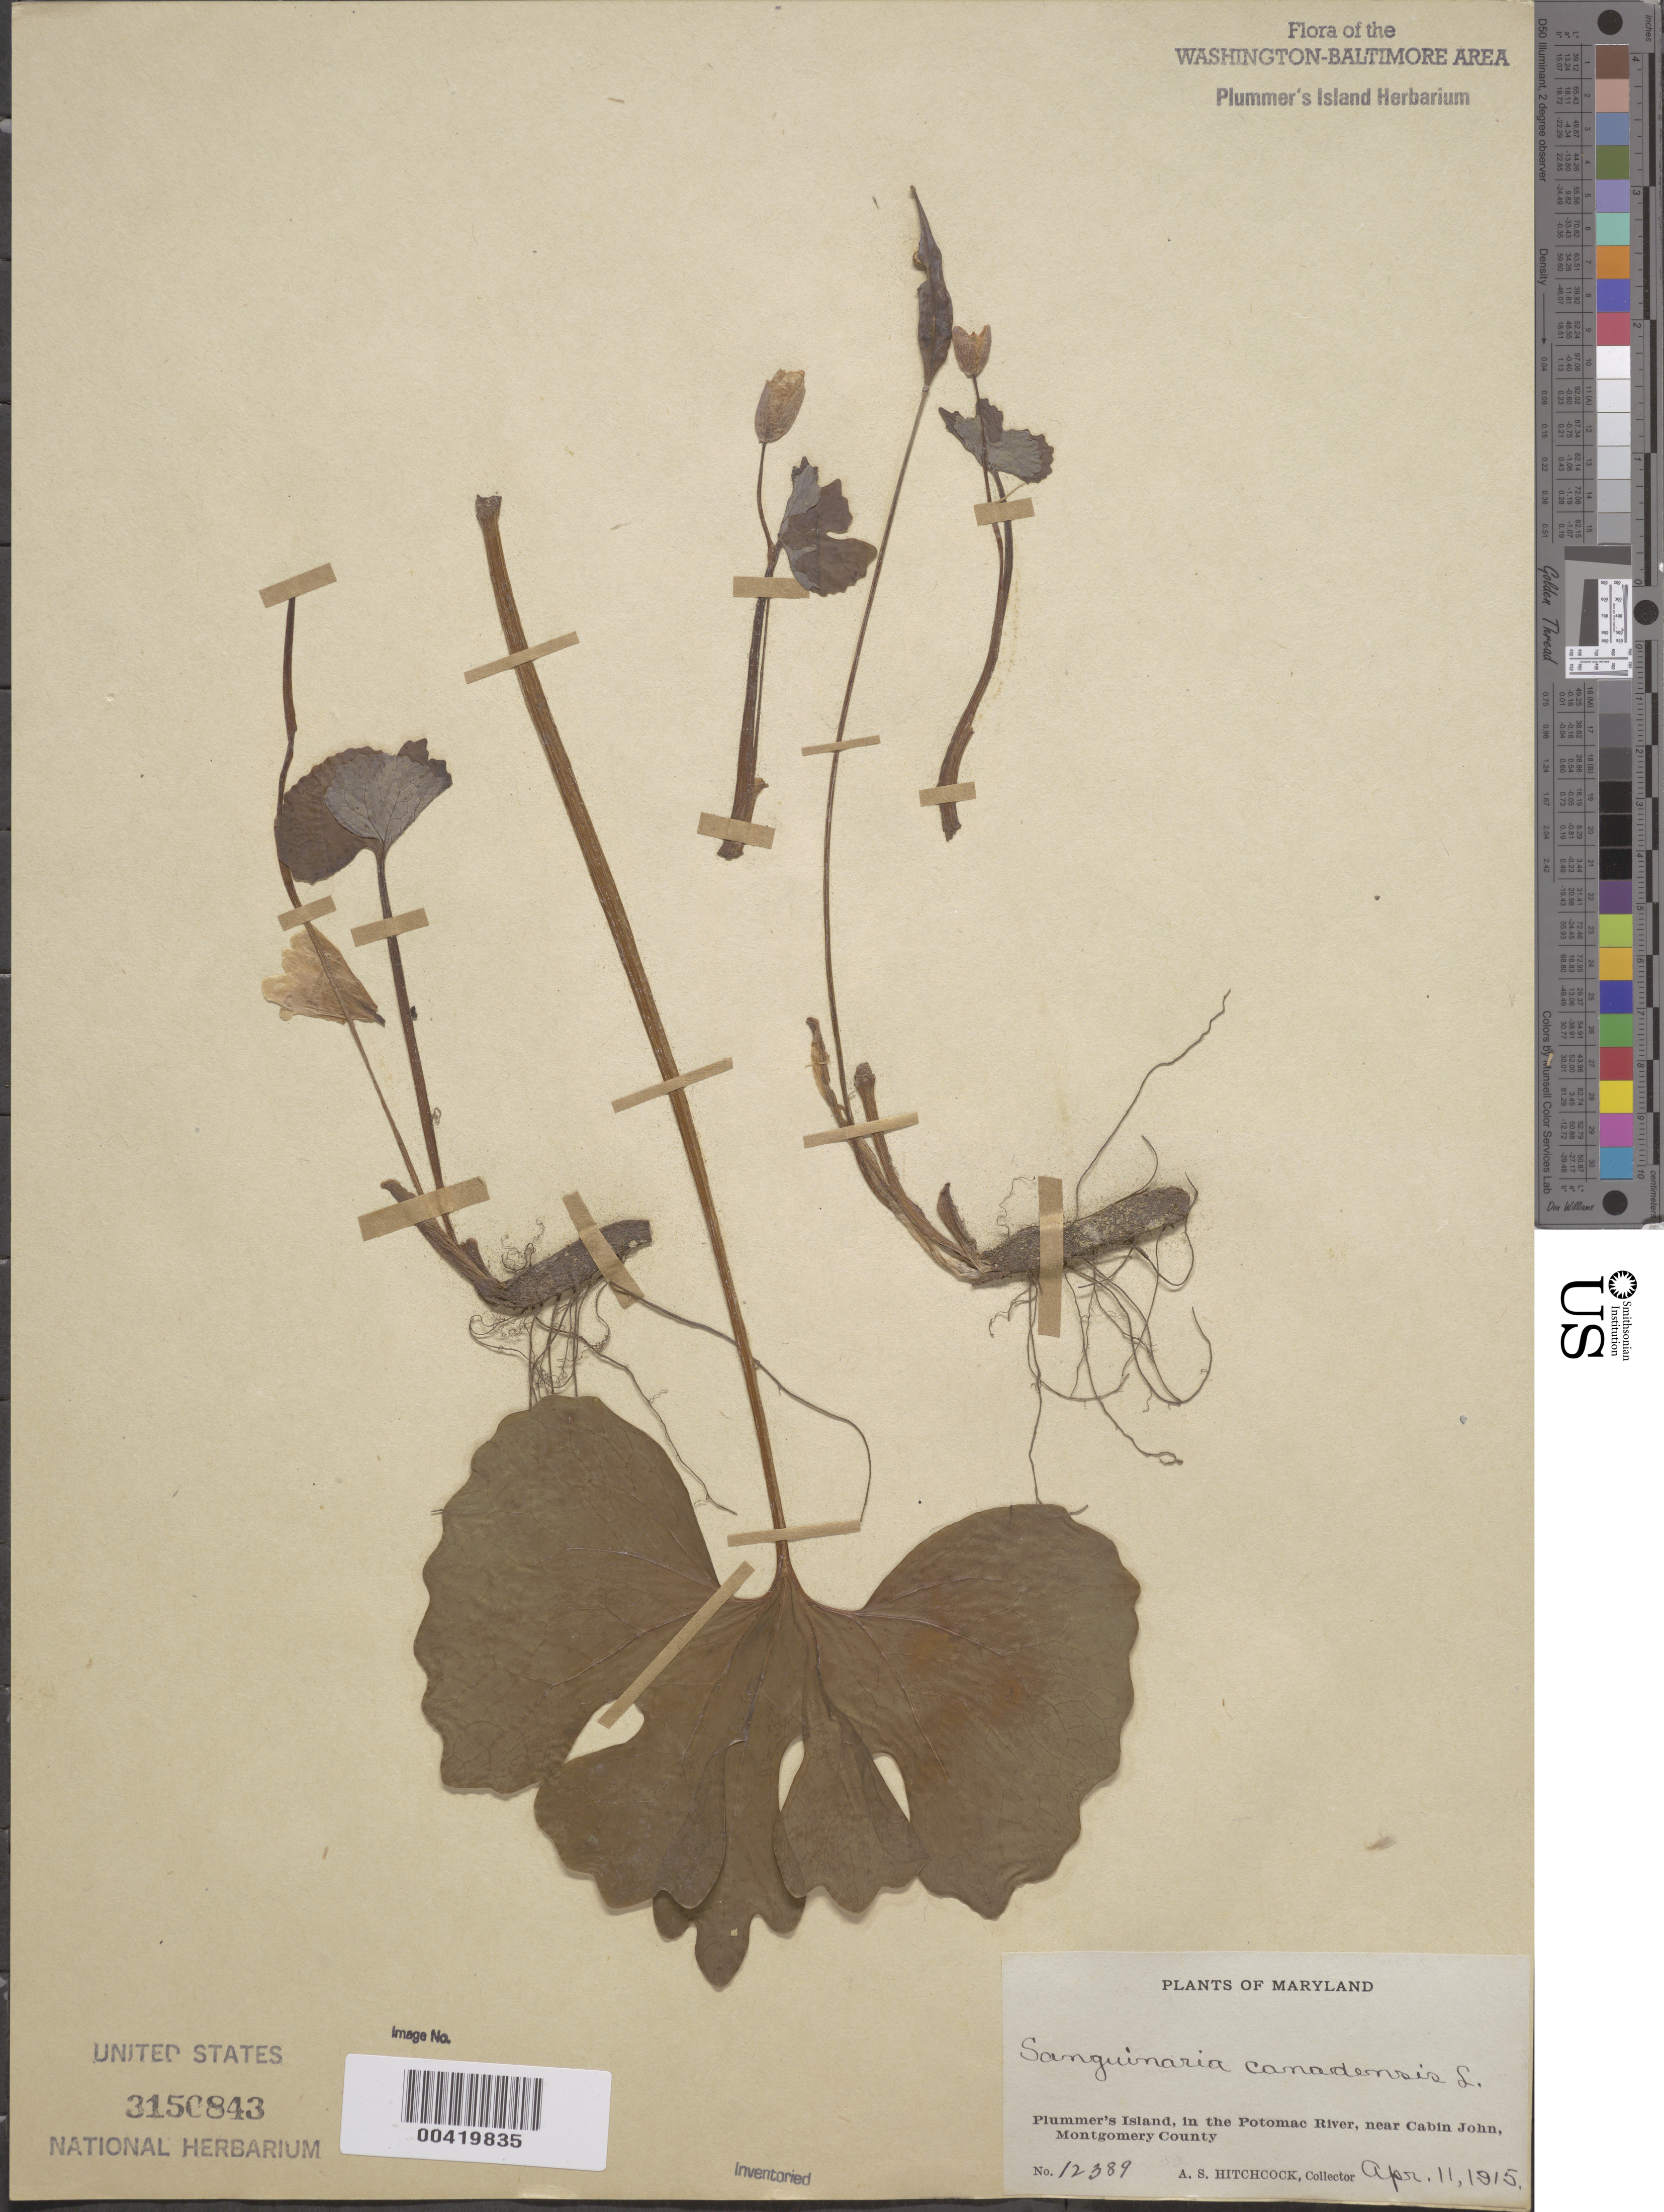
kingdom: Plantae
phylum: Tracheophyta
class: Magnoliopsida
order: Ranunculales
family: Papaveraceae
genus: Sanguinaria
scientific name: Sanguinaria canadensis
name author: L.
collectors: A. S. Hitchcock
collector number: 12389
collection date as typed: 11 Apr 1915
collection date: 1915-04-11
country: United States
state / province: Maryland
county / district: Montgomery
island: Plummers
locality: Plummer's Island C. & O. Canal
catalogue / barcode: US 3150843